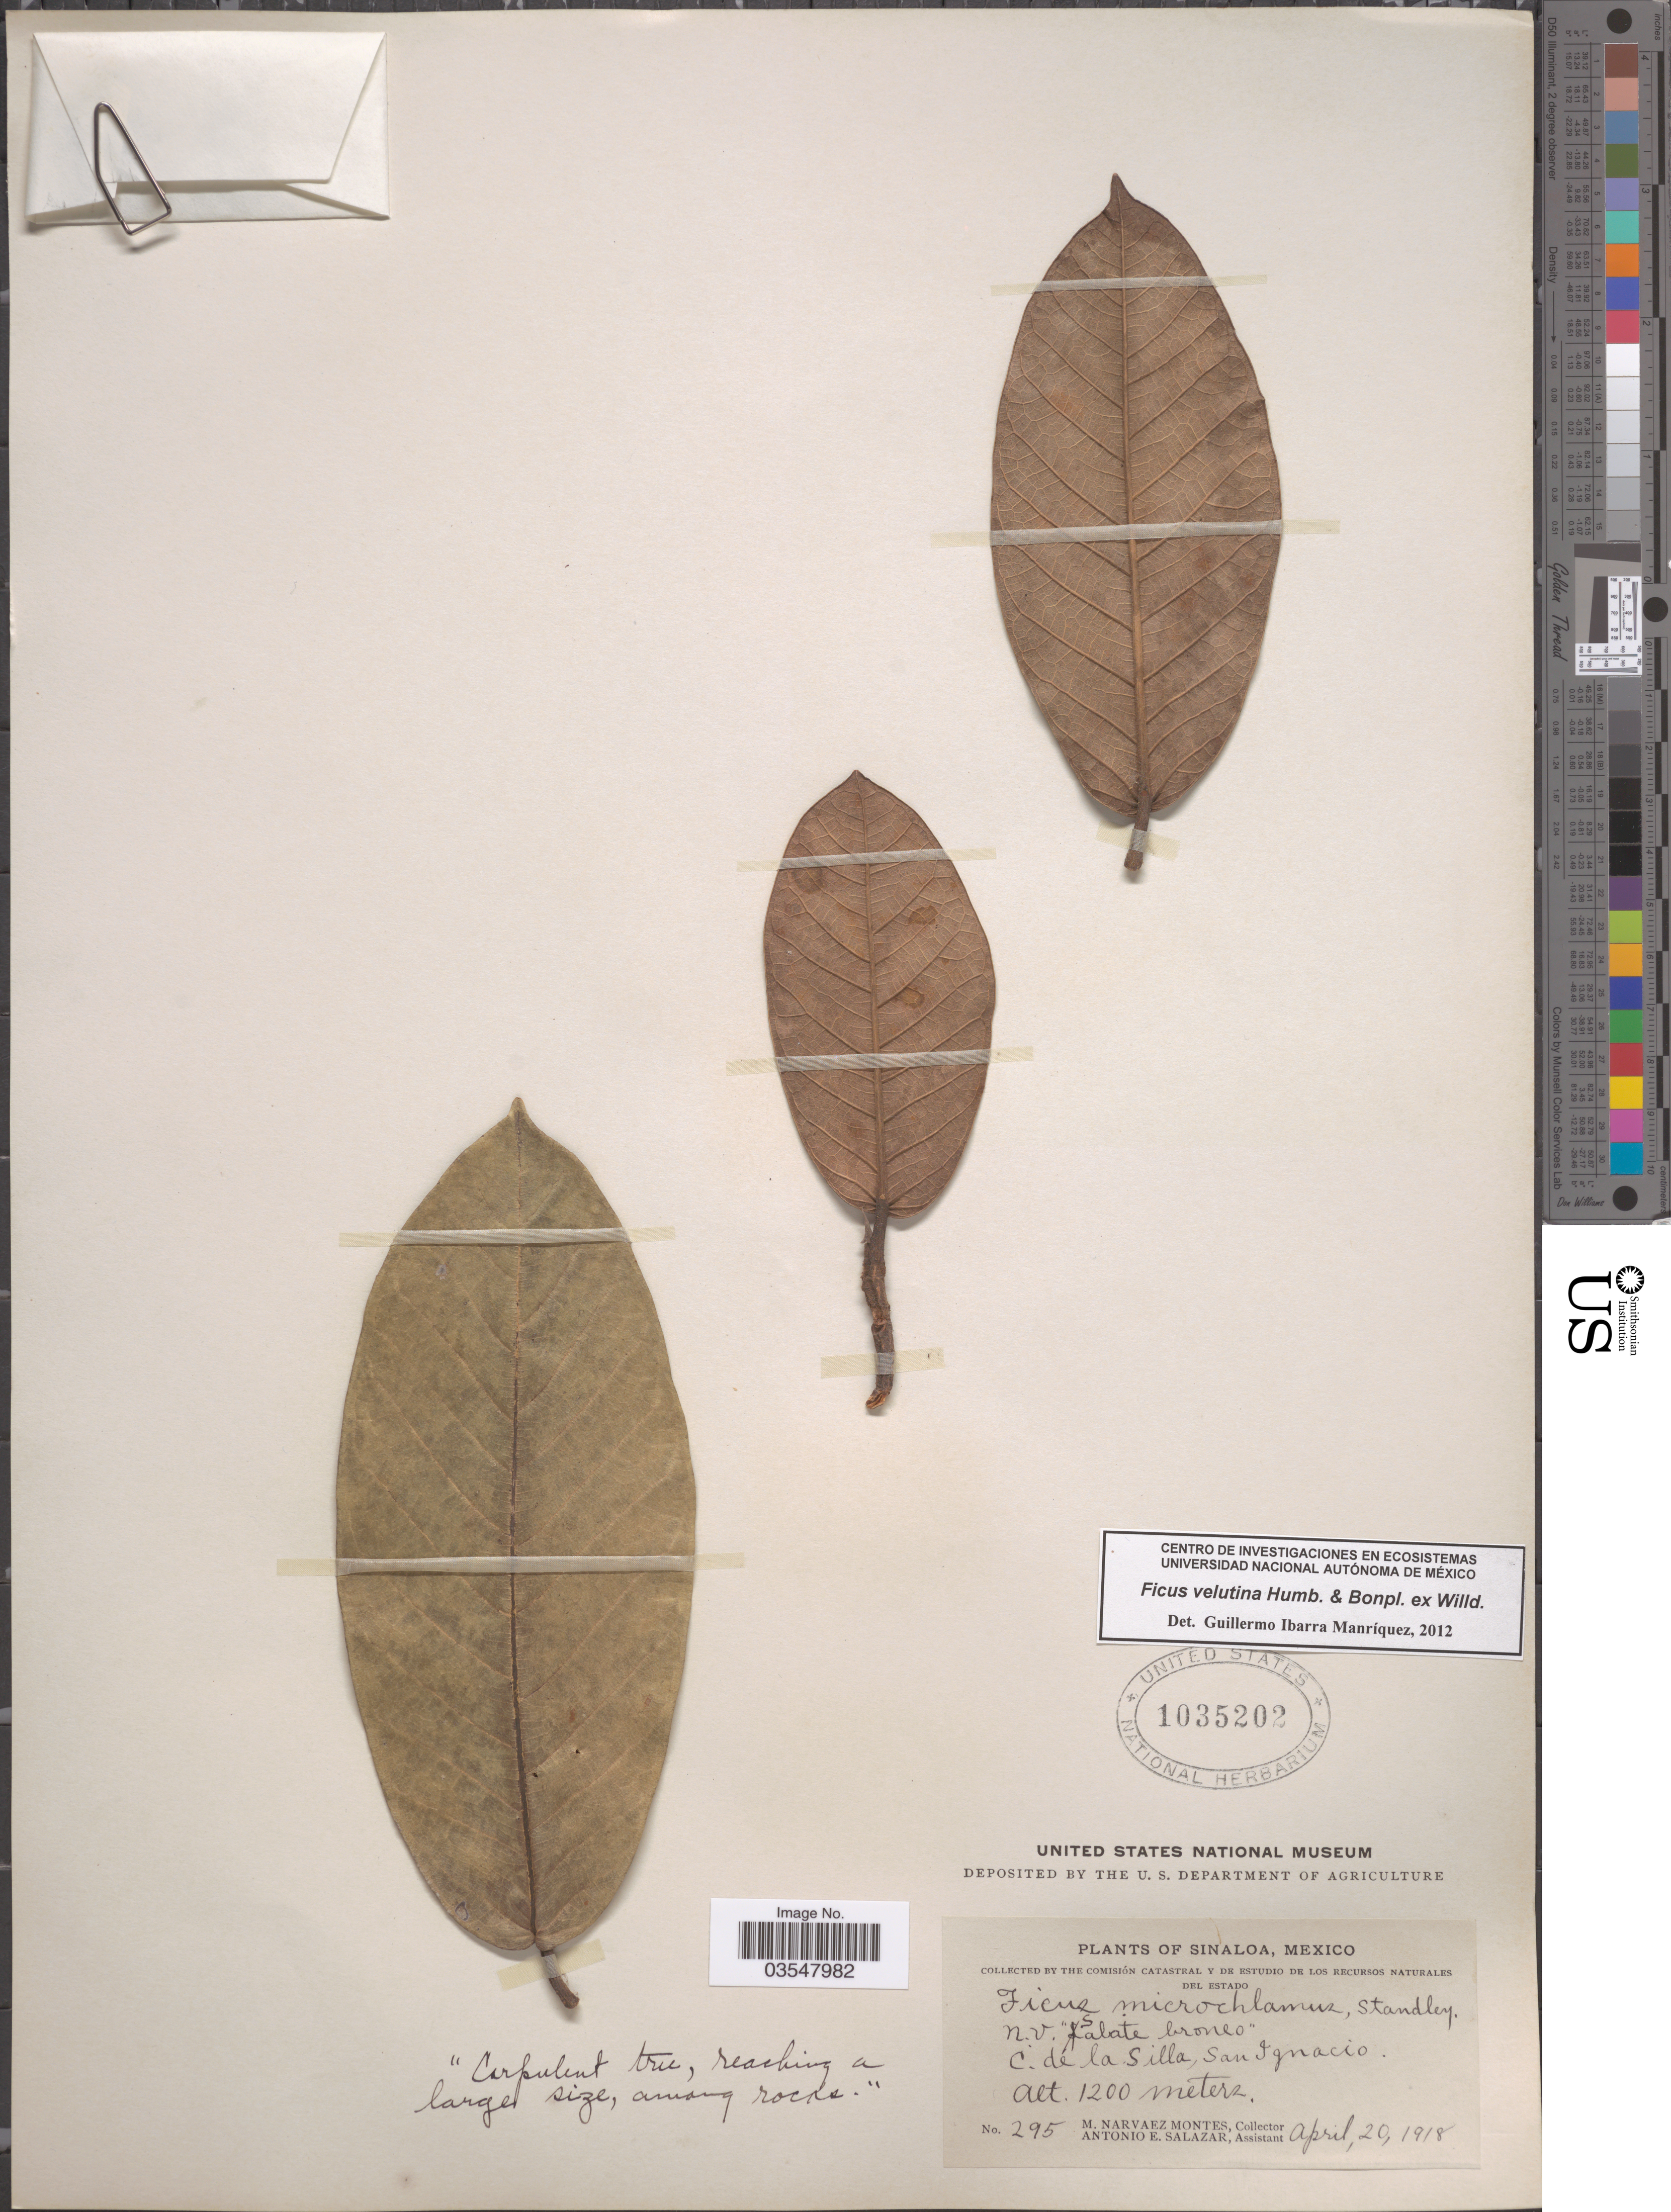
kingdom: Plantae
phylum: Tracheophyta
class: Magnoliopsida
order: Rosales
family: Moraceae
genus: Ficus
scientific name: Ficus velutina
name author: Humb. & Bonpl. ex Willd.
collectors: M. Narvaez-Montes & A. E. Salazar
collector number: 295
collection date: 1918-04-20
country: Mexico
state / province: Sinaloa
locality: C. de la Silla, San Ignacio.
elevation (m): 1200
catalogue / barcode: US 1035202